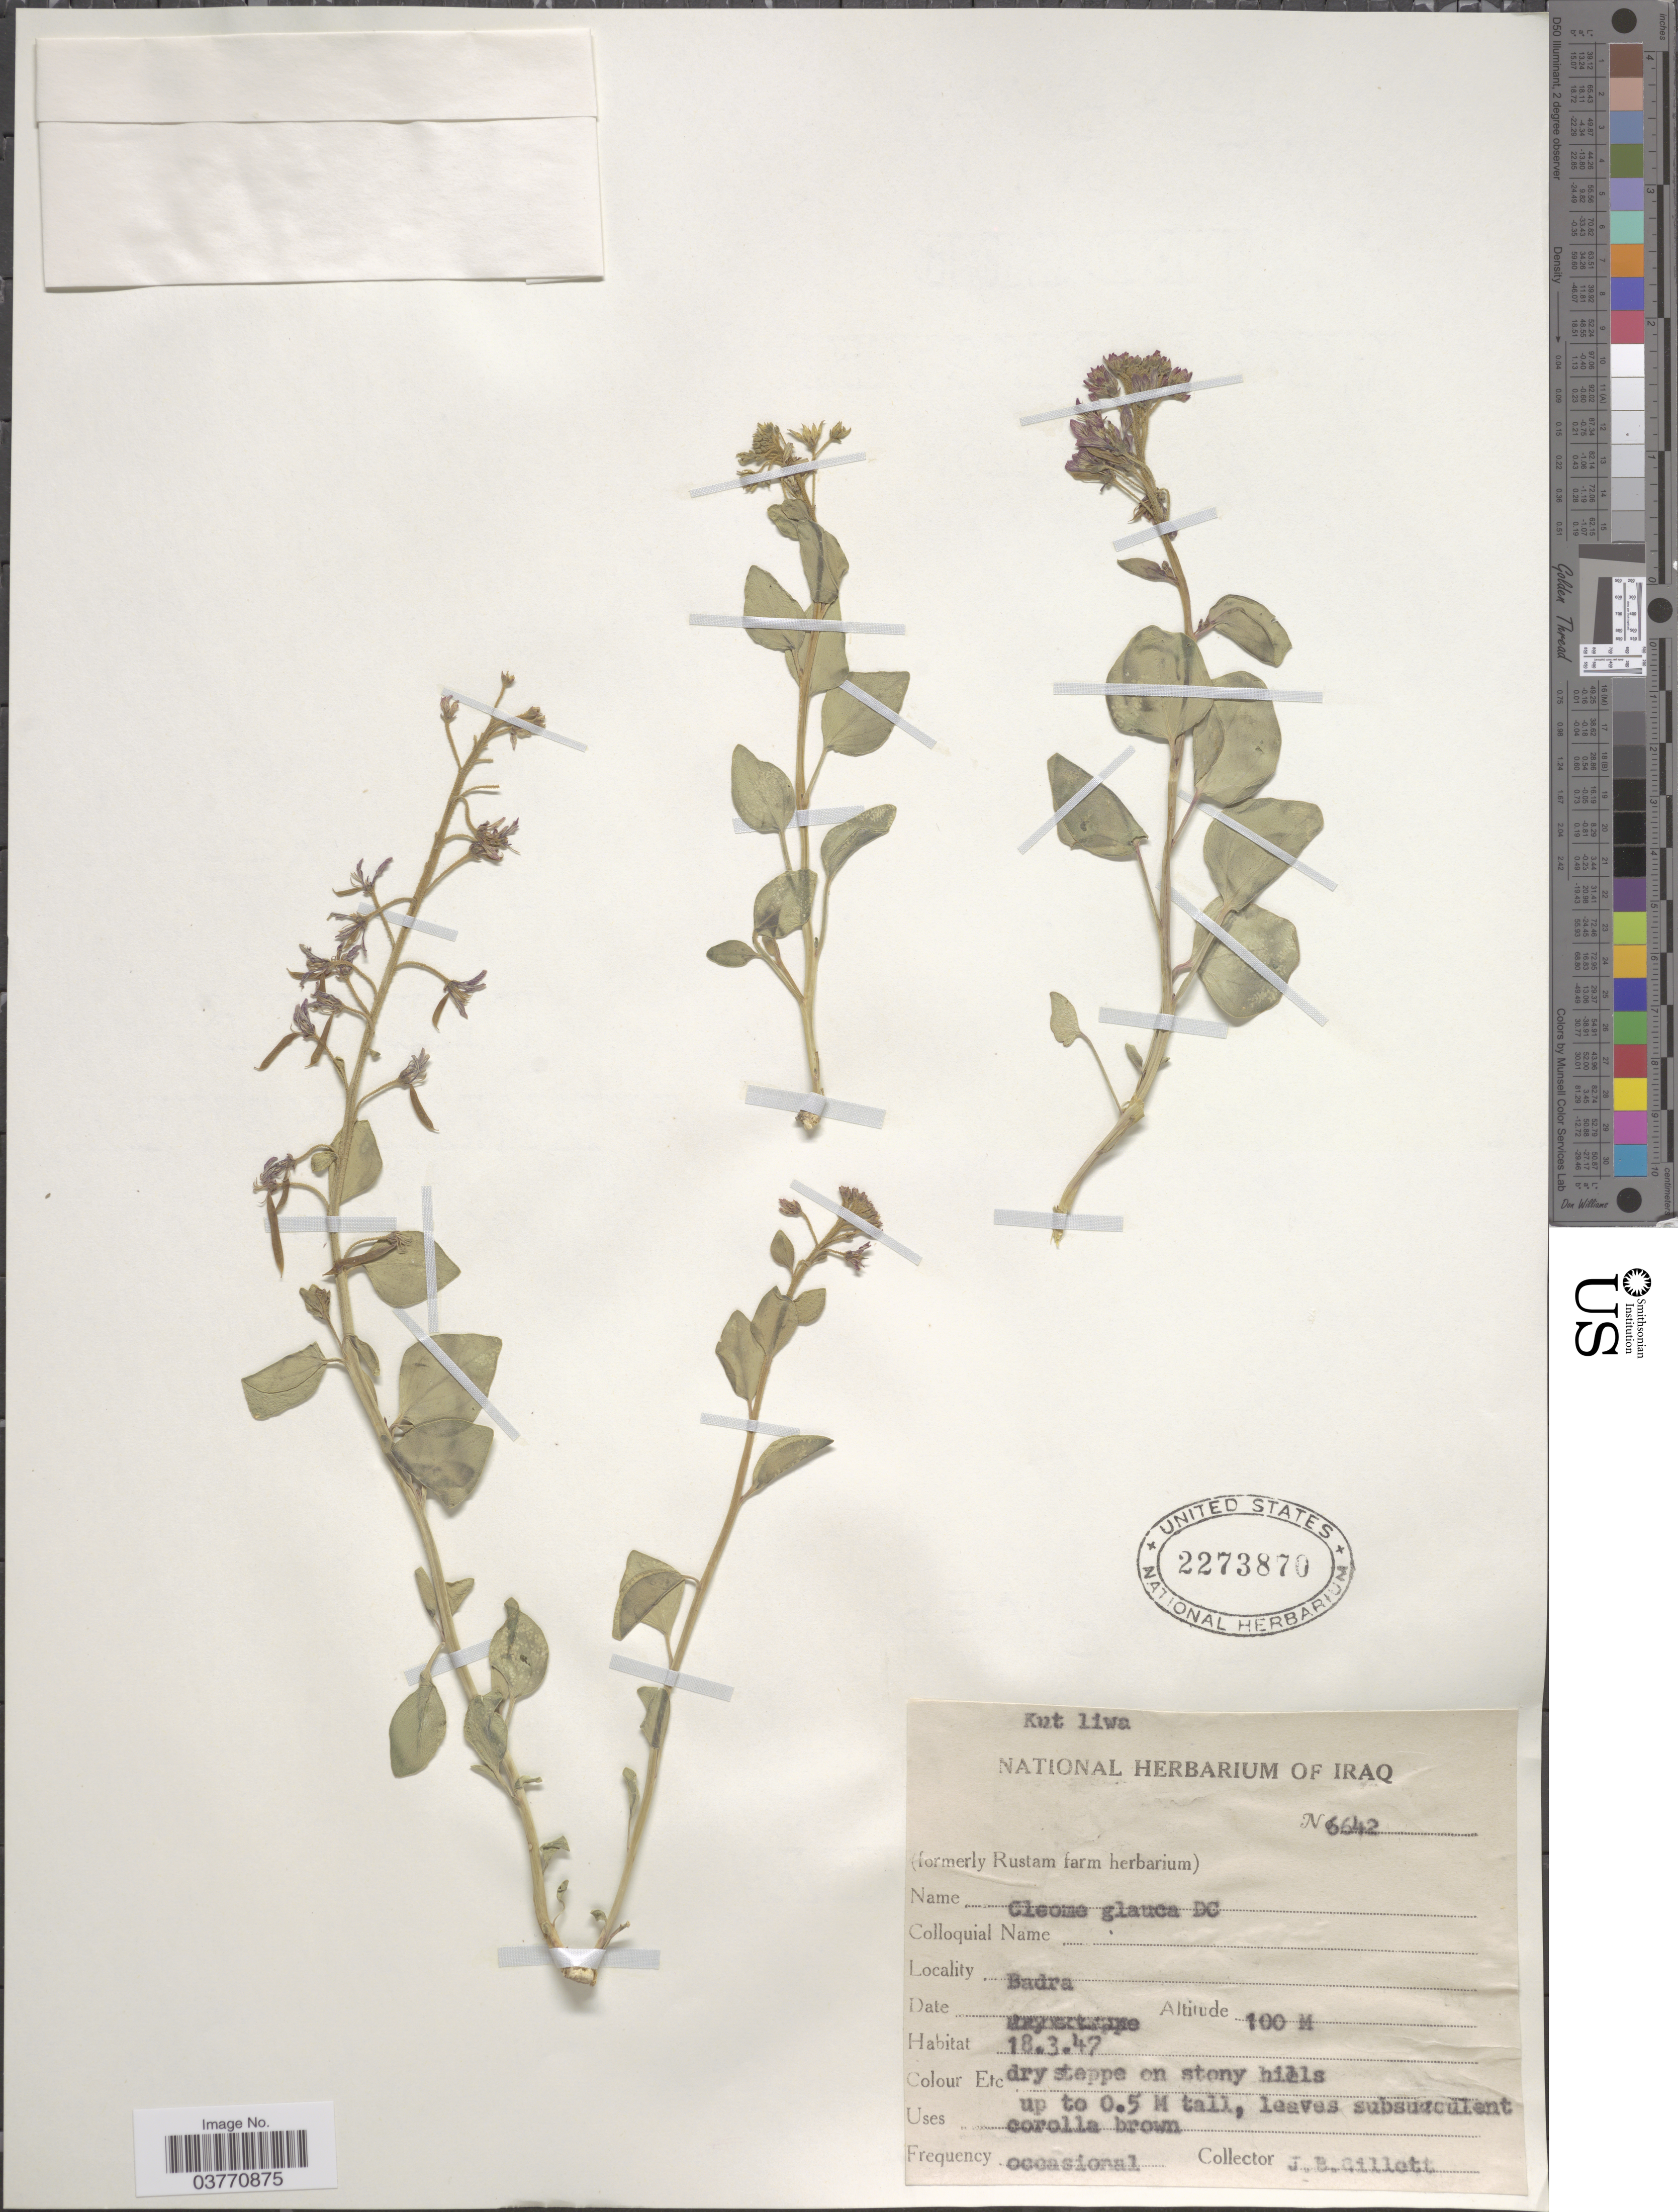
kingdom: Plantae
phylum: Tracheophyta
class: Magnoliopsida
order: Brassicales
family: Cleomaceae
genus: Cleome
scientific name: Cleome glaucescens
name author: DC.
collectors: J. B. Gillett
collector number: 6642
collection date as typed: Transcribed d/m/y: 18/3/47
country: Iraq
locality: Kut liwa. Badra.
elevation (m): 100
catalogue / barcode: US 2273870